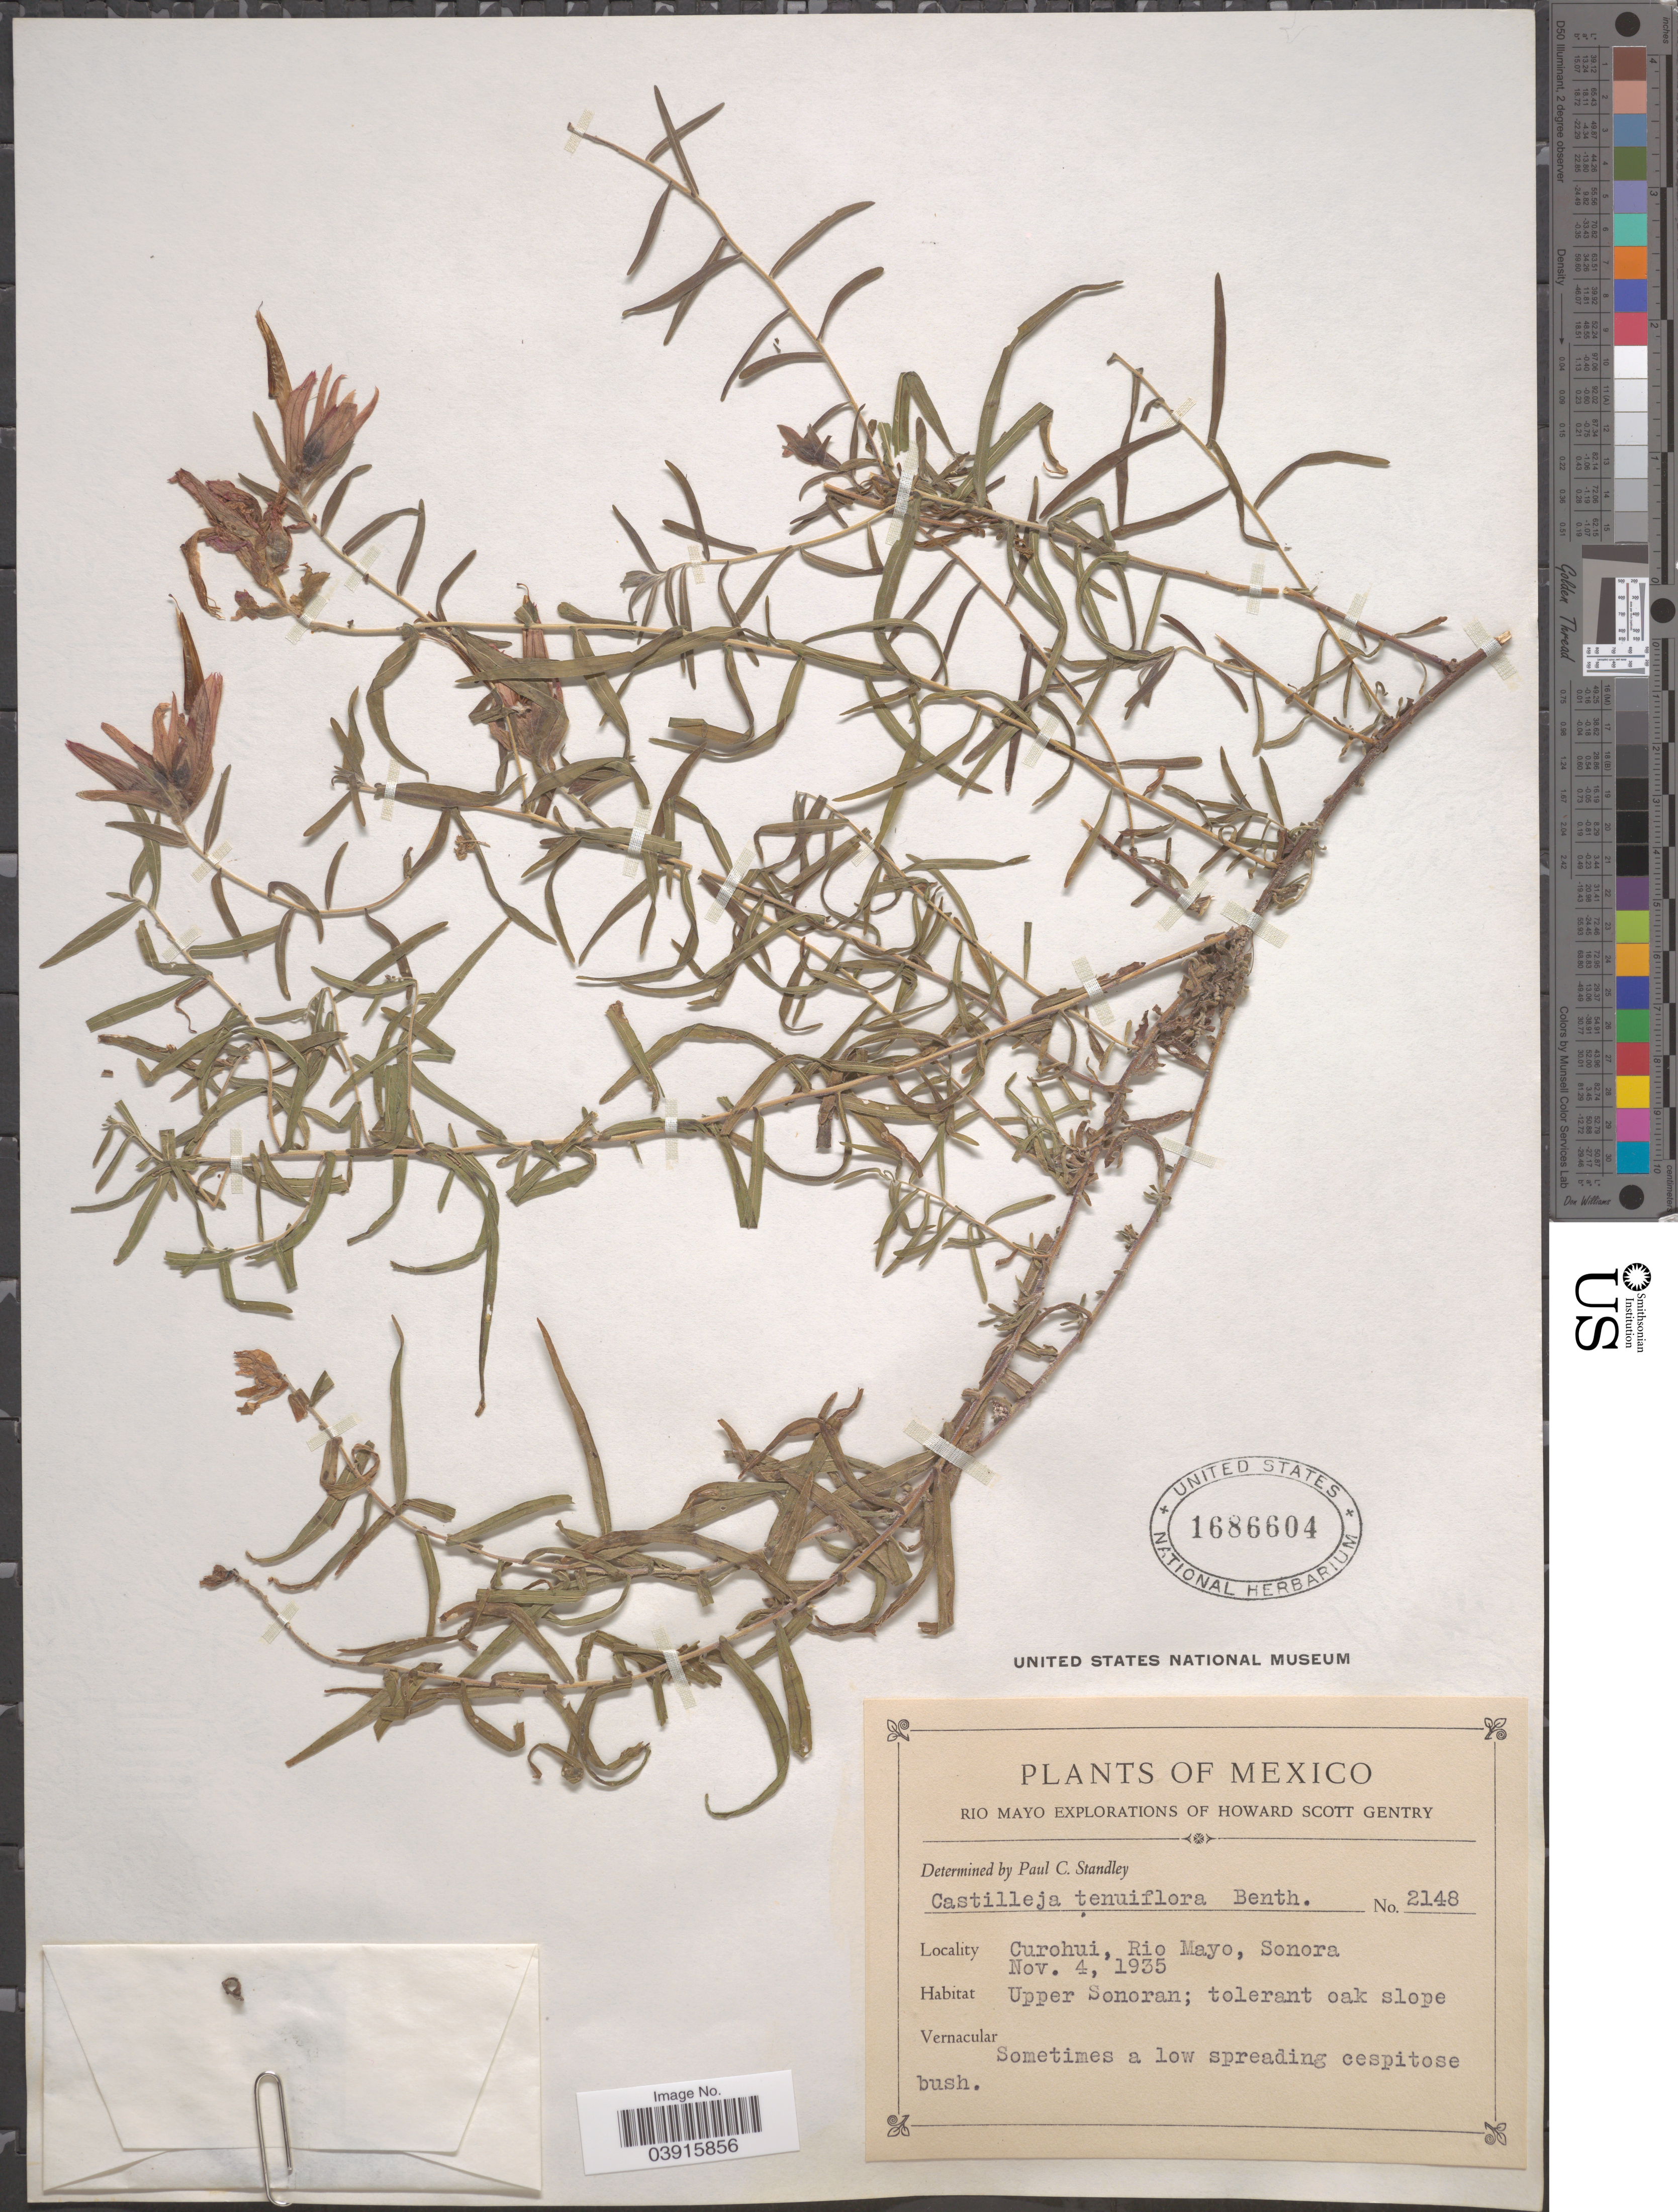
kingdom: Plantae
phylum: Tracheophyta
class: Magnoliopsida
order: Lamiales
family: Orobanchaceae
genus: Castilleja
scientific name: Castilleja tenuiflora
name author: Benth.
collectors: H. S. Gentry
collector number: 2148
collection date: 1935-11-04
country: Mexico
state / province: Sonora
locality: Rio Mayo. Curohui, Rio Mayo. Upper Sonoran.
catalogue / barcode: US 1686604